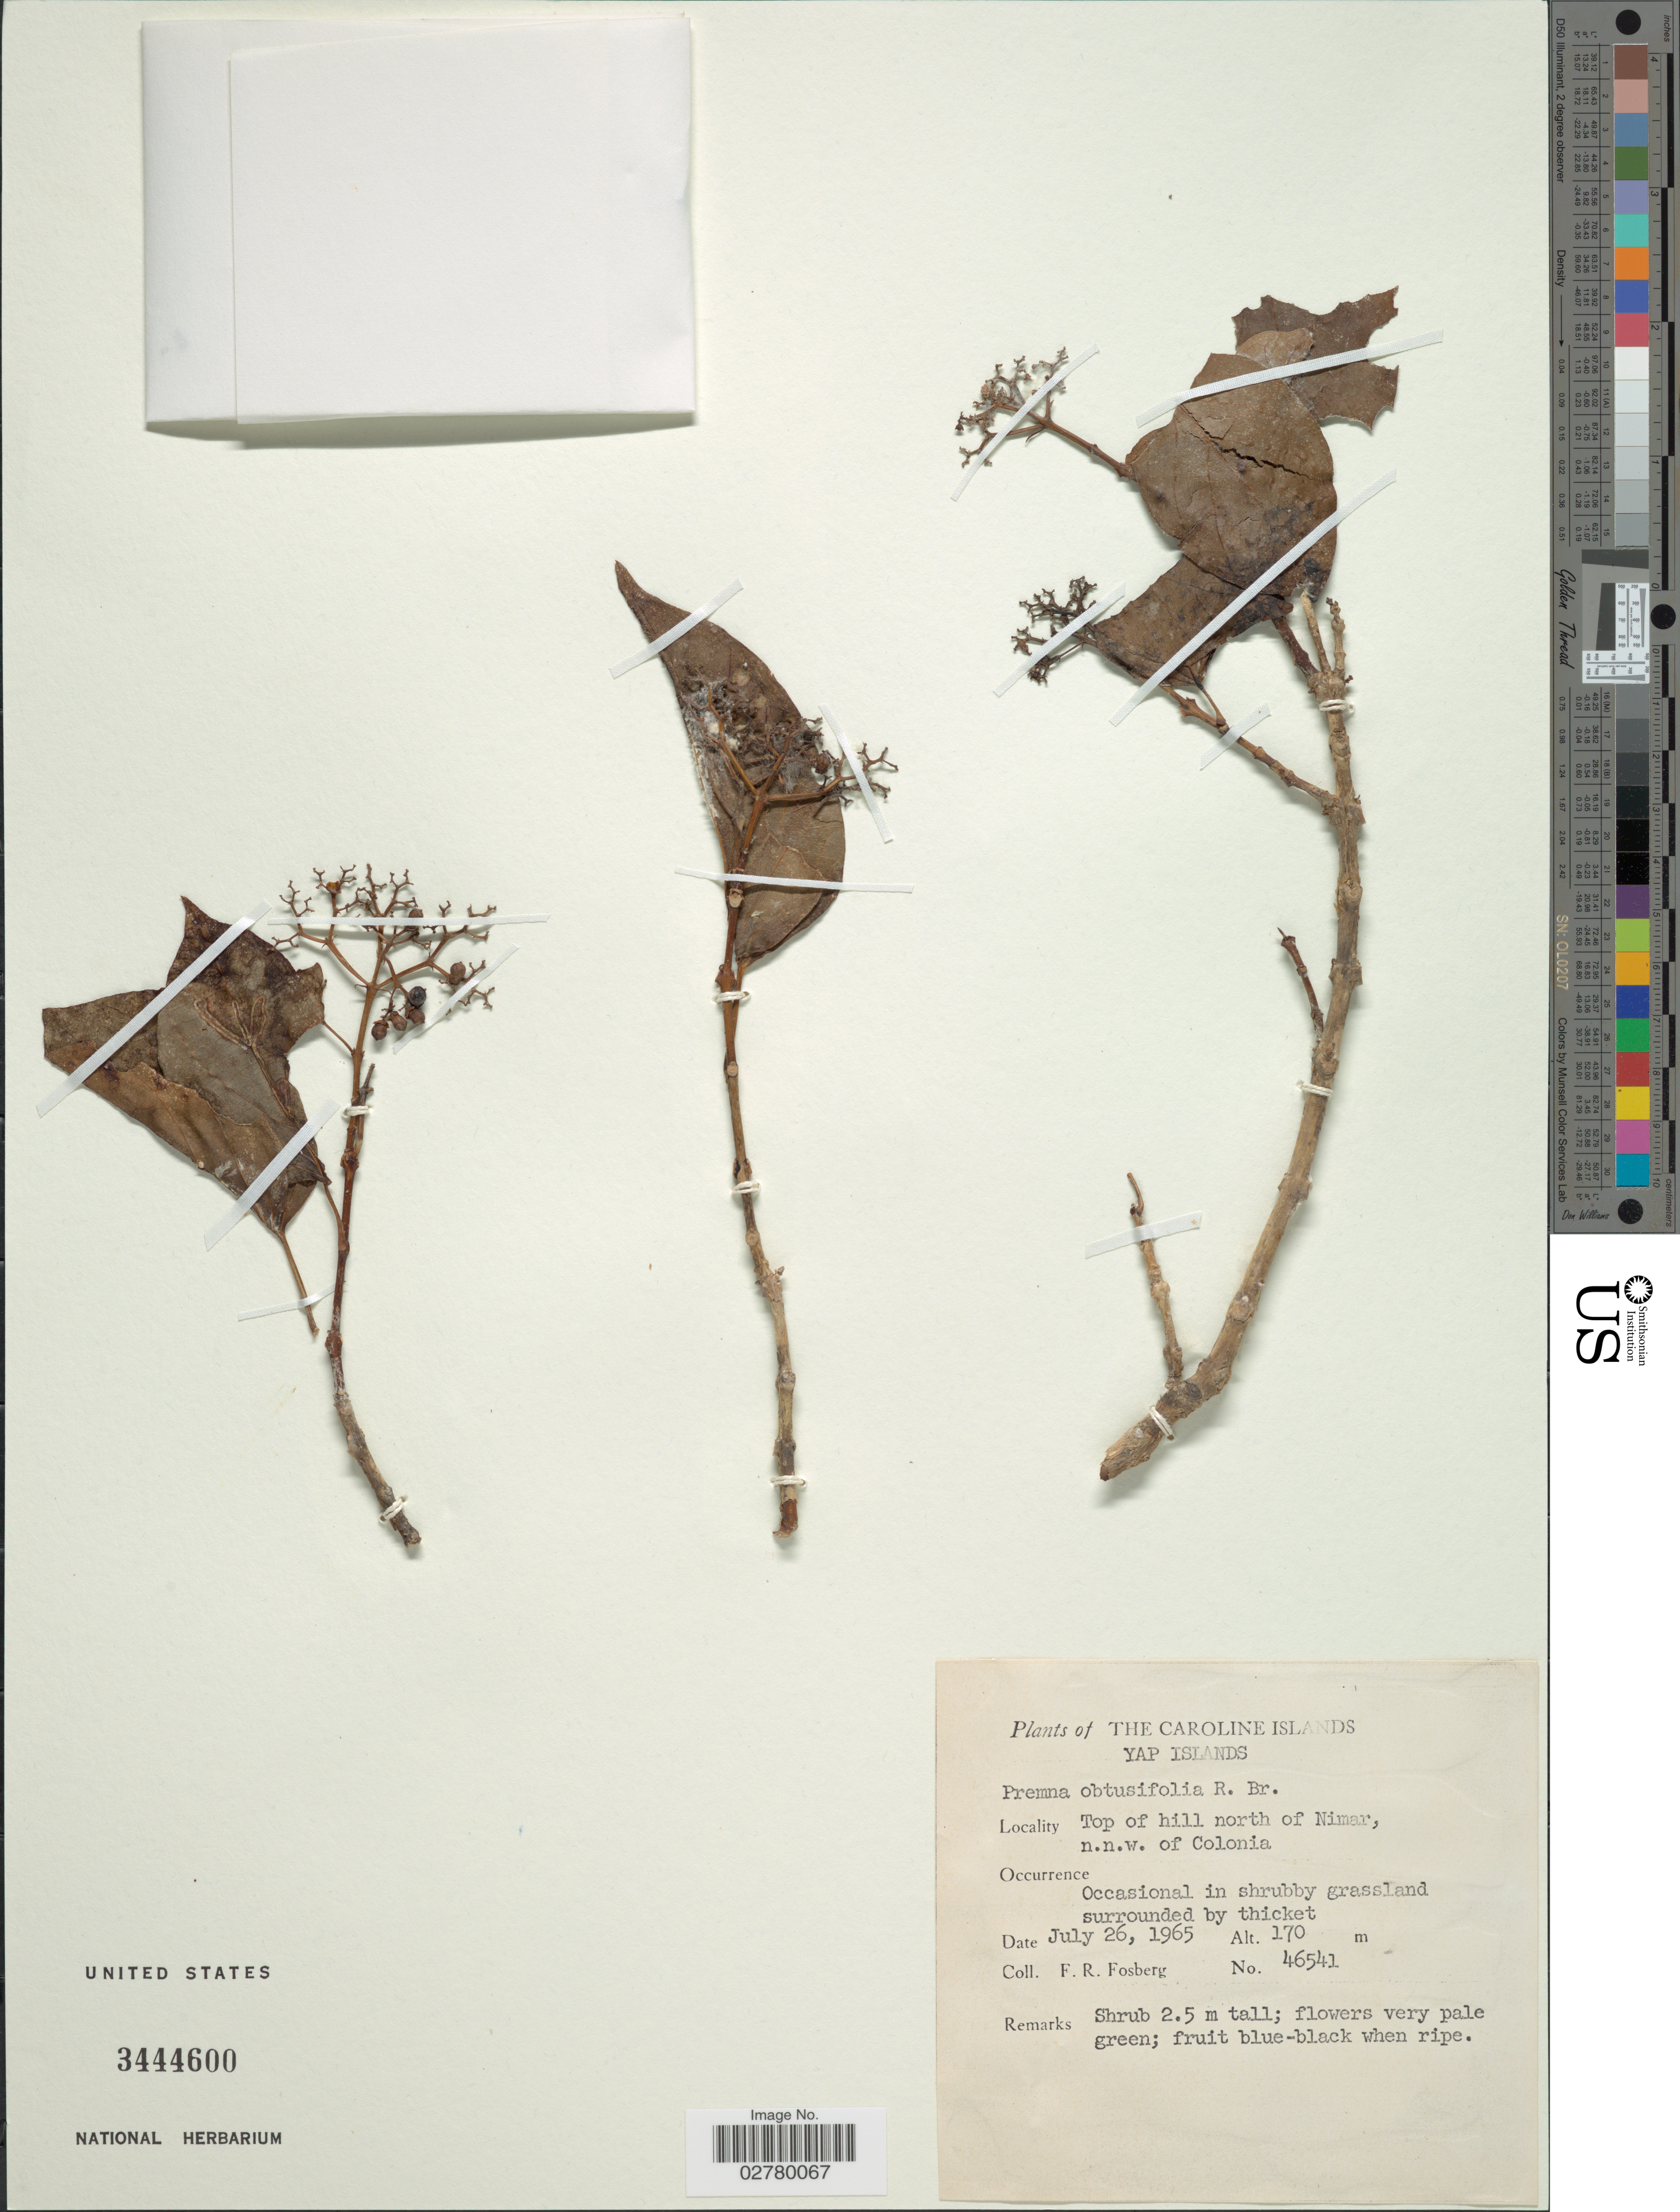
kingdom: Plantae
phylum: Tracheophyta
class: Magnoliopsida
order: Lamiales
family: Lamiaceae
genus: Premna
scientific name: Premna obtusifolia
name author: R. Br.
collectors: F. R. Fosberg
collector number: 46541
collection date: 1965-07-26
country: Micronesia, Federated States of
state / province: Yap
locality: The Caroline Islands. Yap Islands. Top of hill north of Nimar, n.n.w. of Colonia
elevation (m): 170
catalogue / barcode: US 3444600